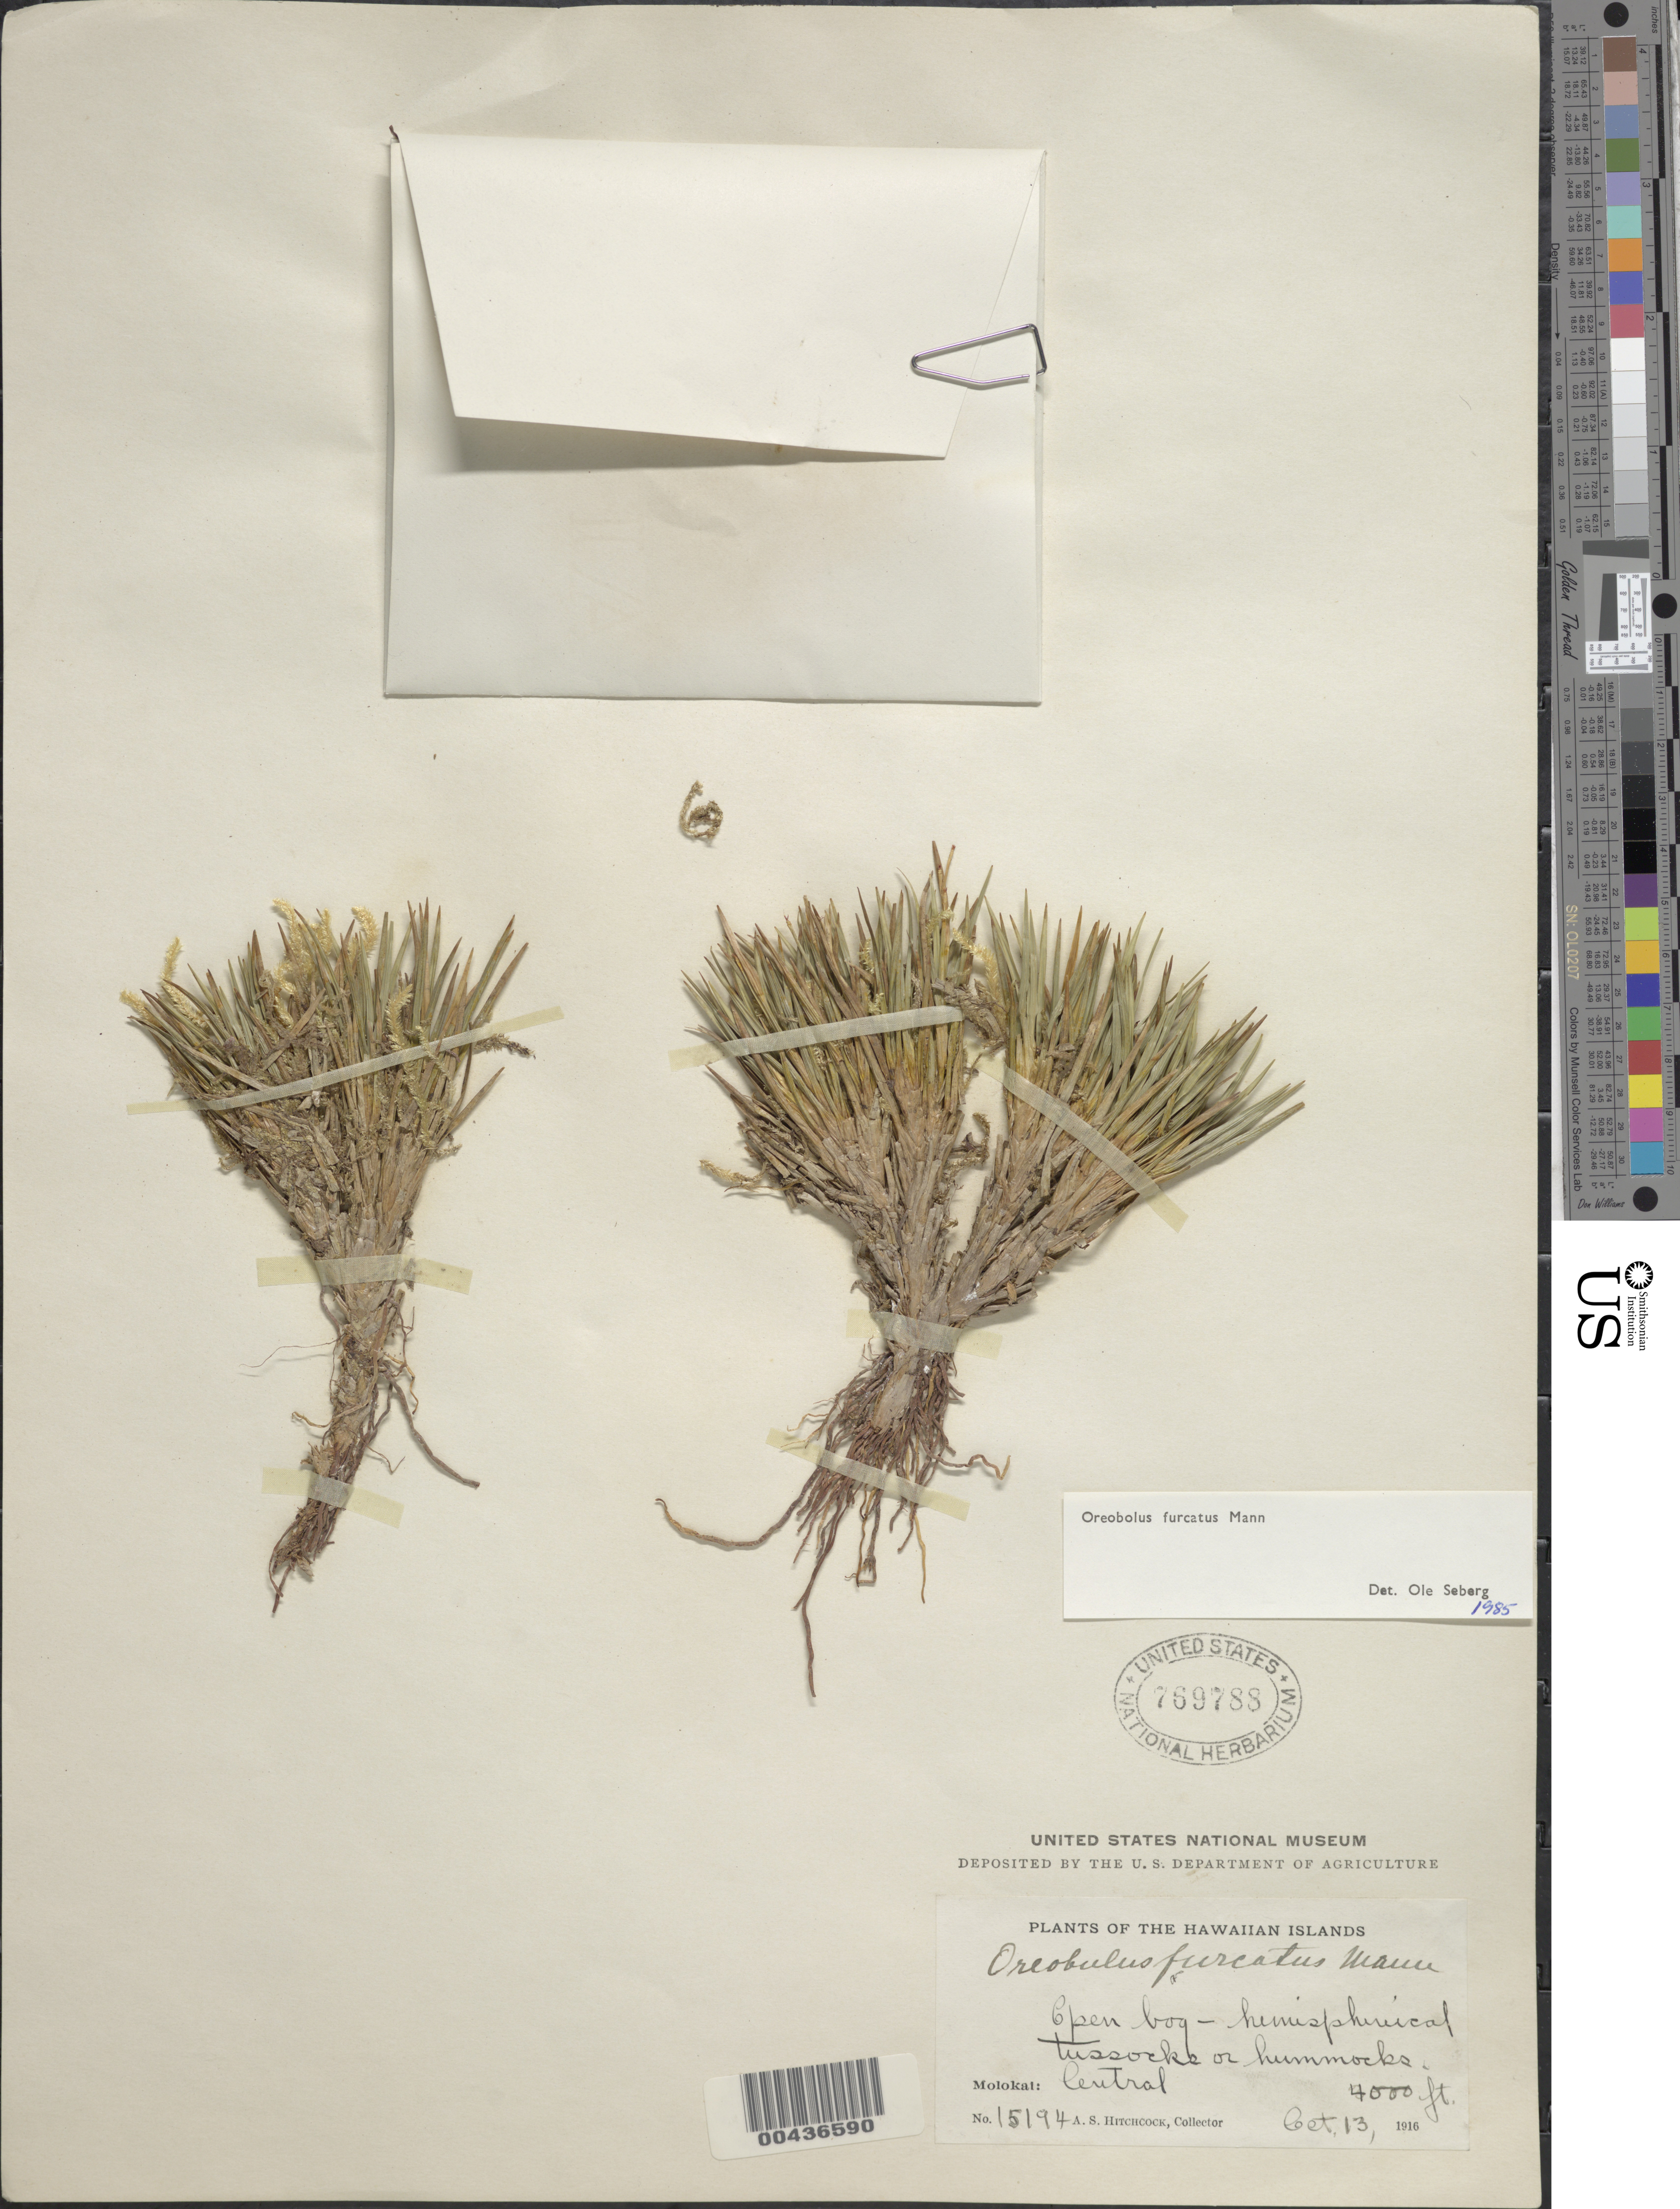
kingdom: Plantae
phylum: Tracheophyta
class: Liliopsida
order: Poales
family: Cyperaceae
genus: Oreobolus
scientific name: Oreobolus furcatus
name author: H. Mann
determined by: Seberg, O.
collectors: A. S. Hitchcock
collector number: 15194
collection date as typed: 13 Oct 1916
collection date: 1916-10-13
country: United States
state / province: Hawaii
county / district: Maui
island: Moloka'i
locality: Central Molokai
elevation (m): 1219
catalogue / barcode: US 769788